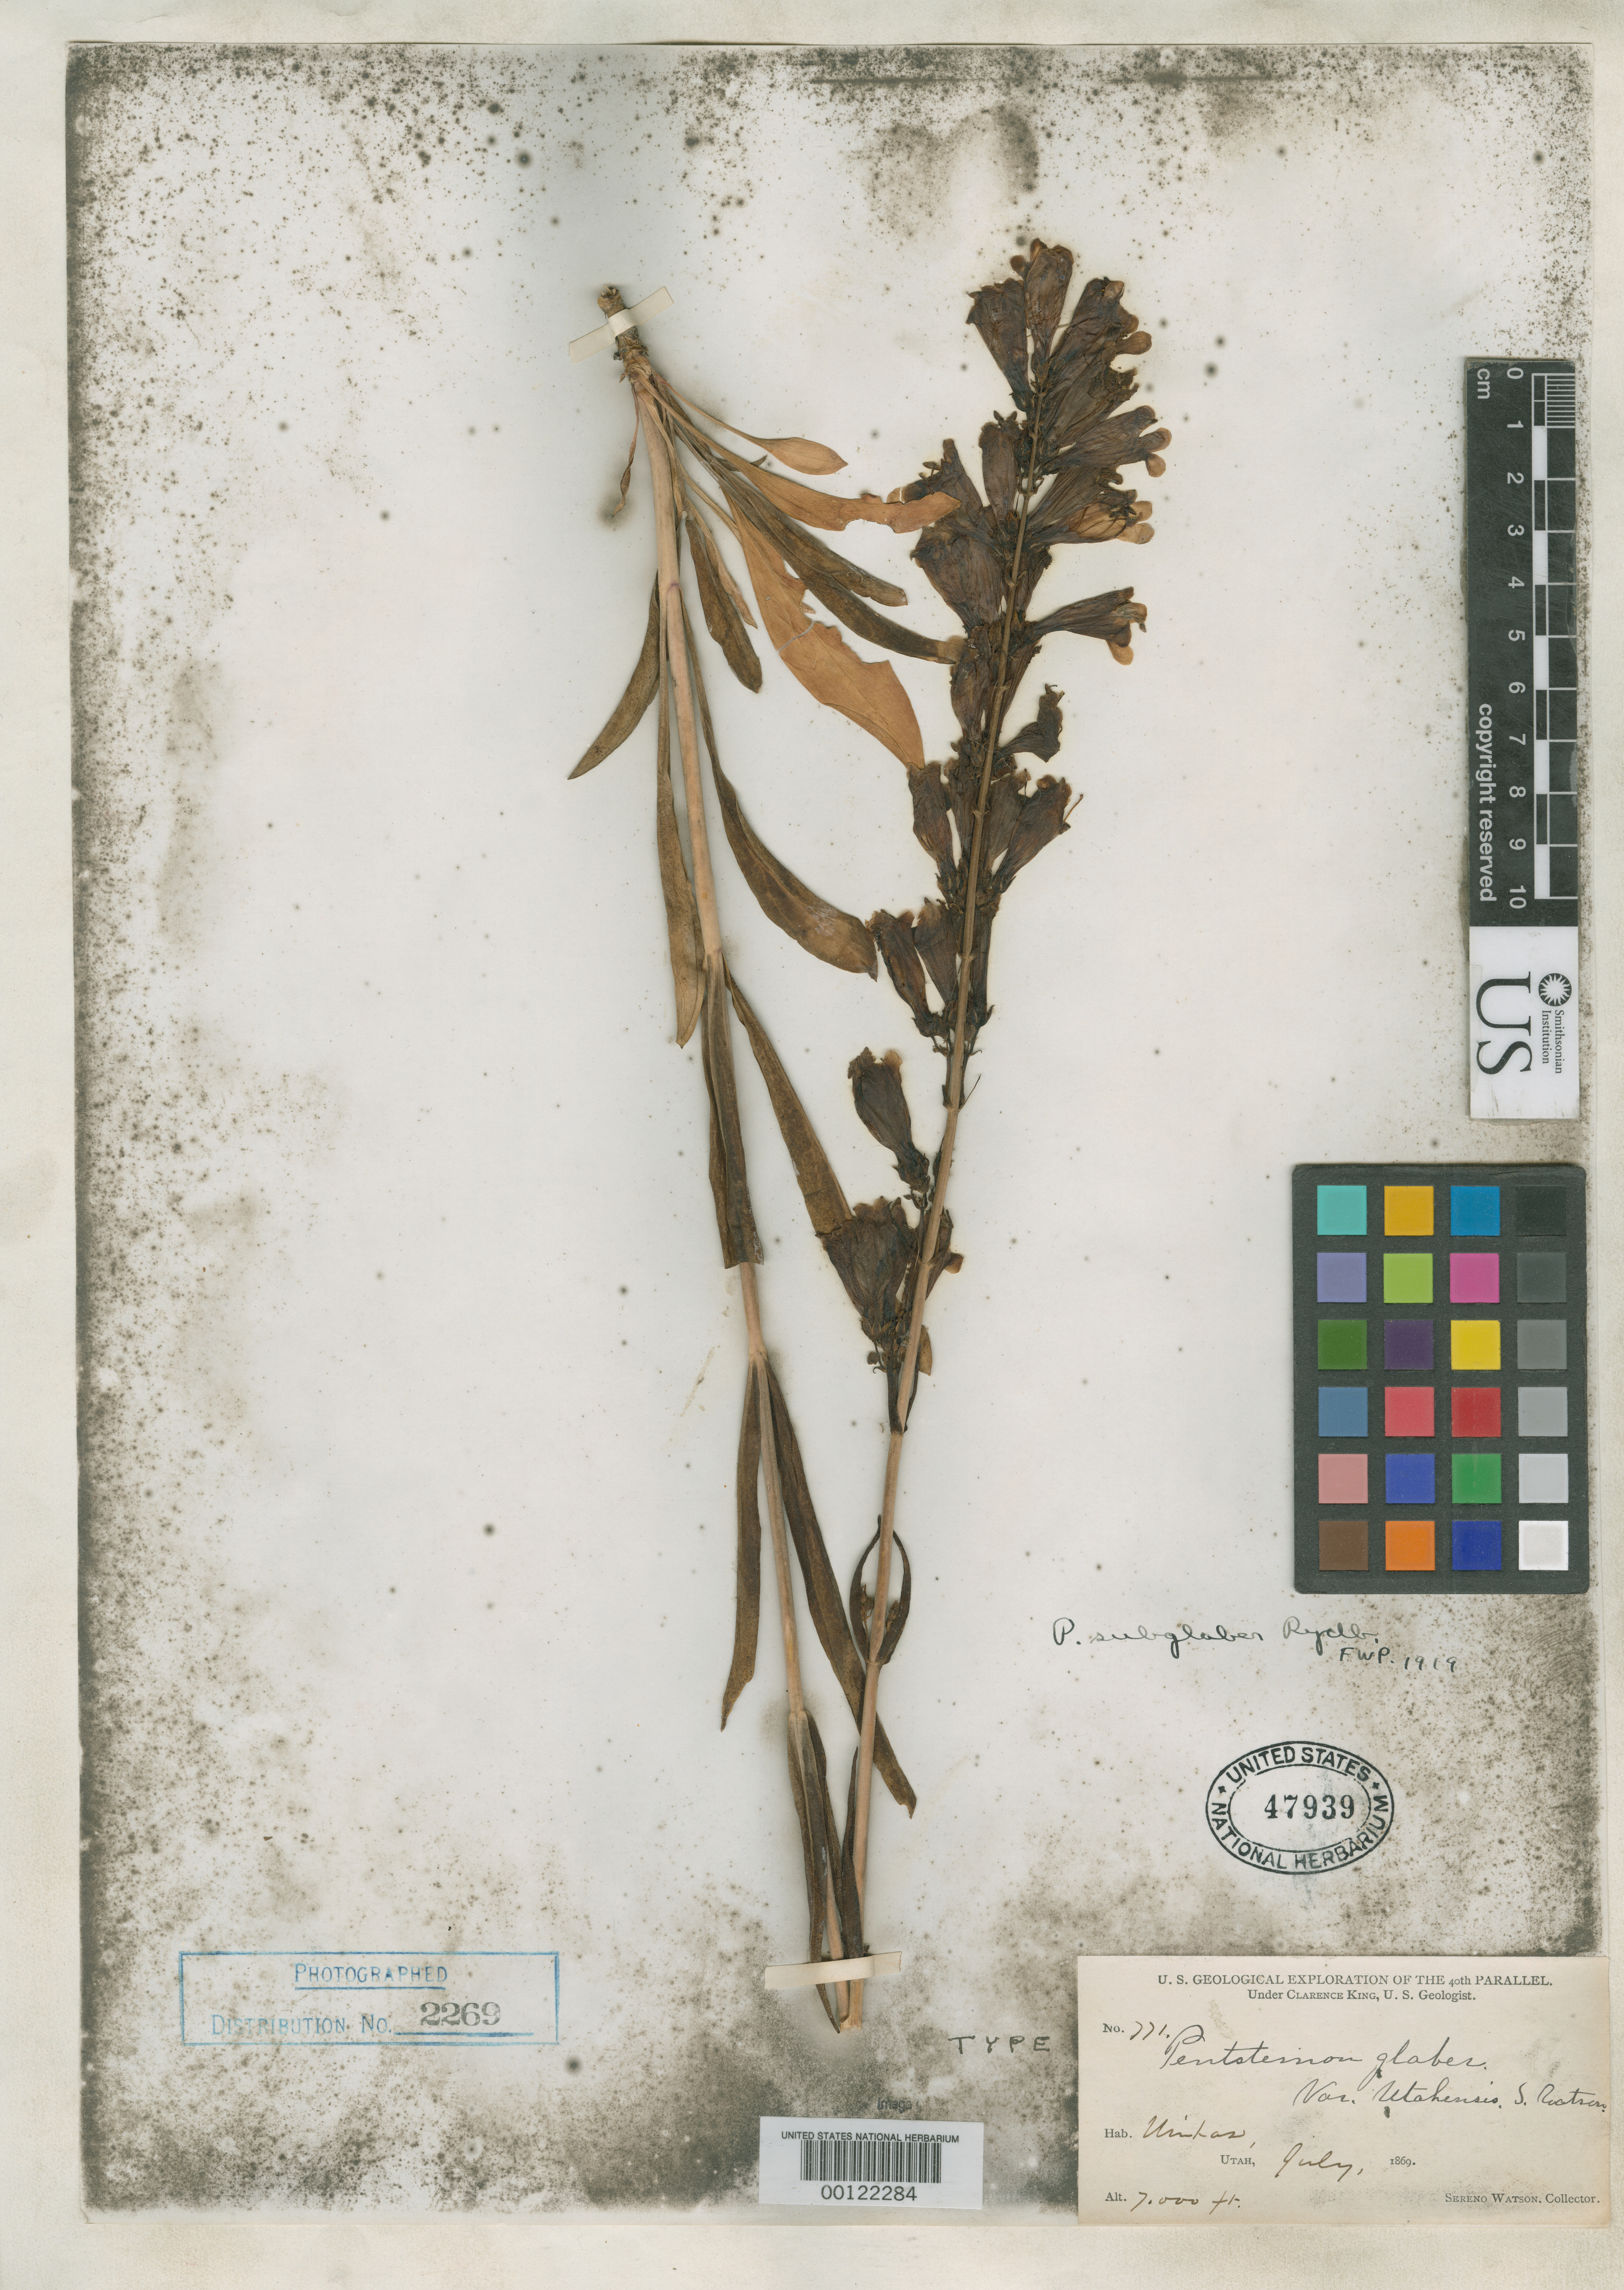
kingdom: Plantae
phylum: Tracheophyta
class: Magnoliopsida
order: Lamiales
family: Plantaginaceae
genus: Penstemon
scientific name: Penstemon glaber var. utahensis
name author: S. Watson in C. King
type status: Isotype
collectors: S. Watson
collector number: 771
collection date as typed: Jul 1869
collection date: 1869-07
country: United States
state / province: Utah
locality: Uinta Mountains; Pack's Canyon.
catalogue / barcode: US 47939